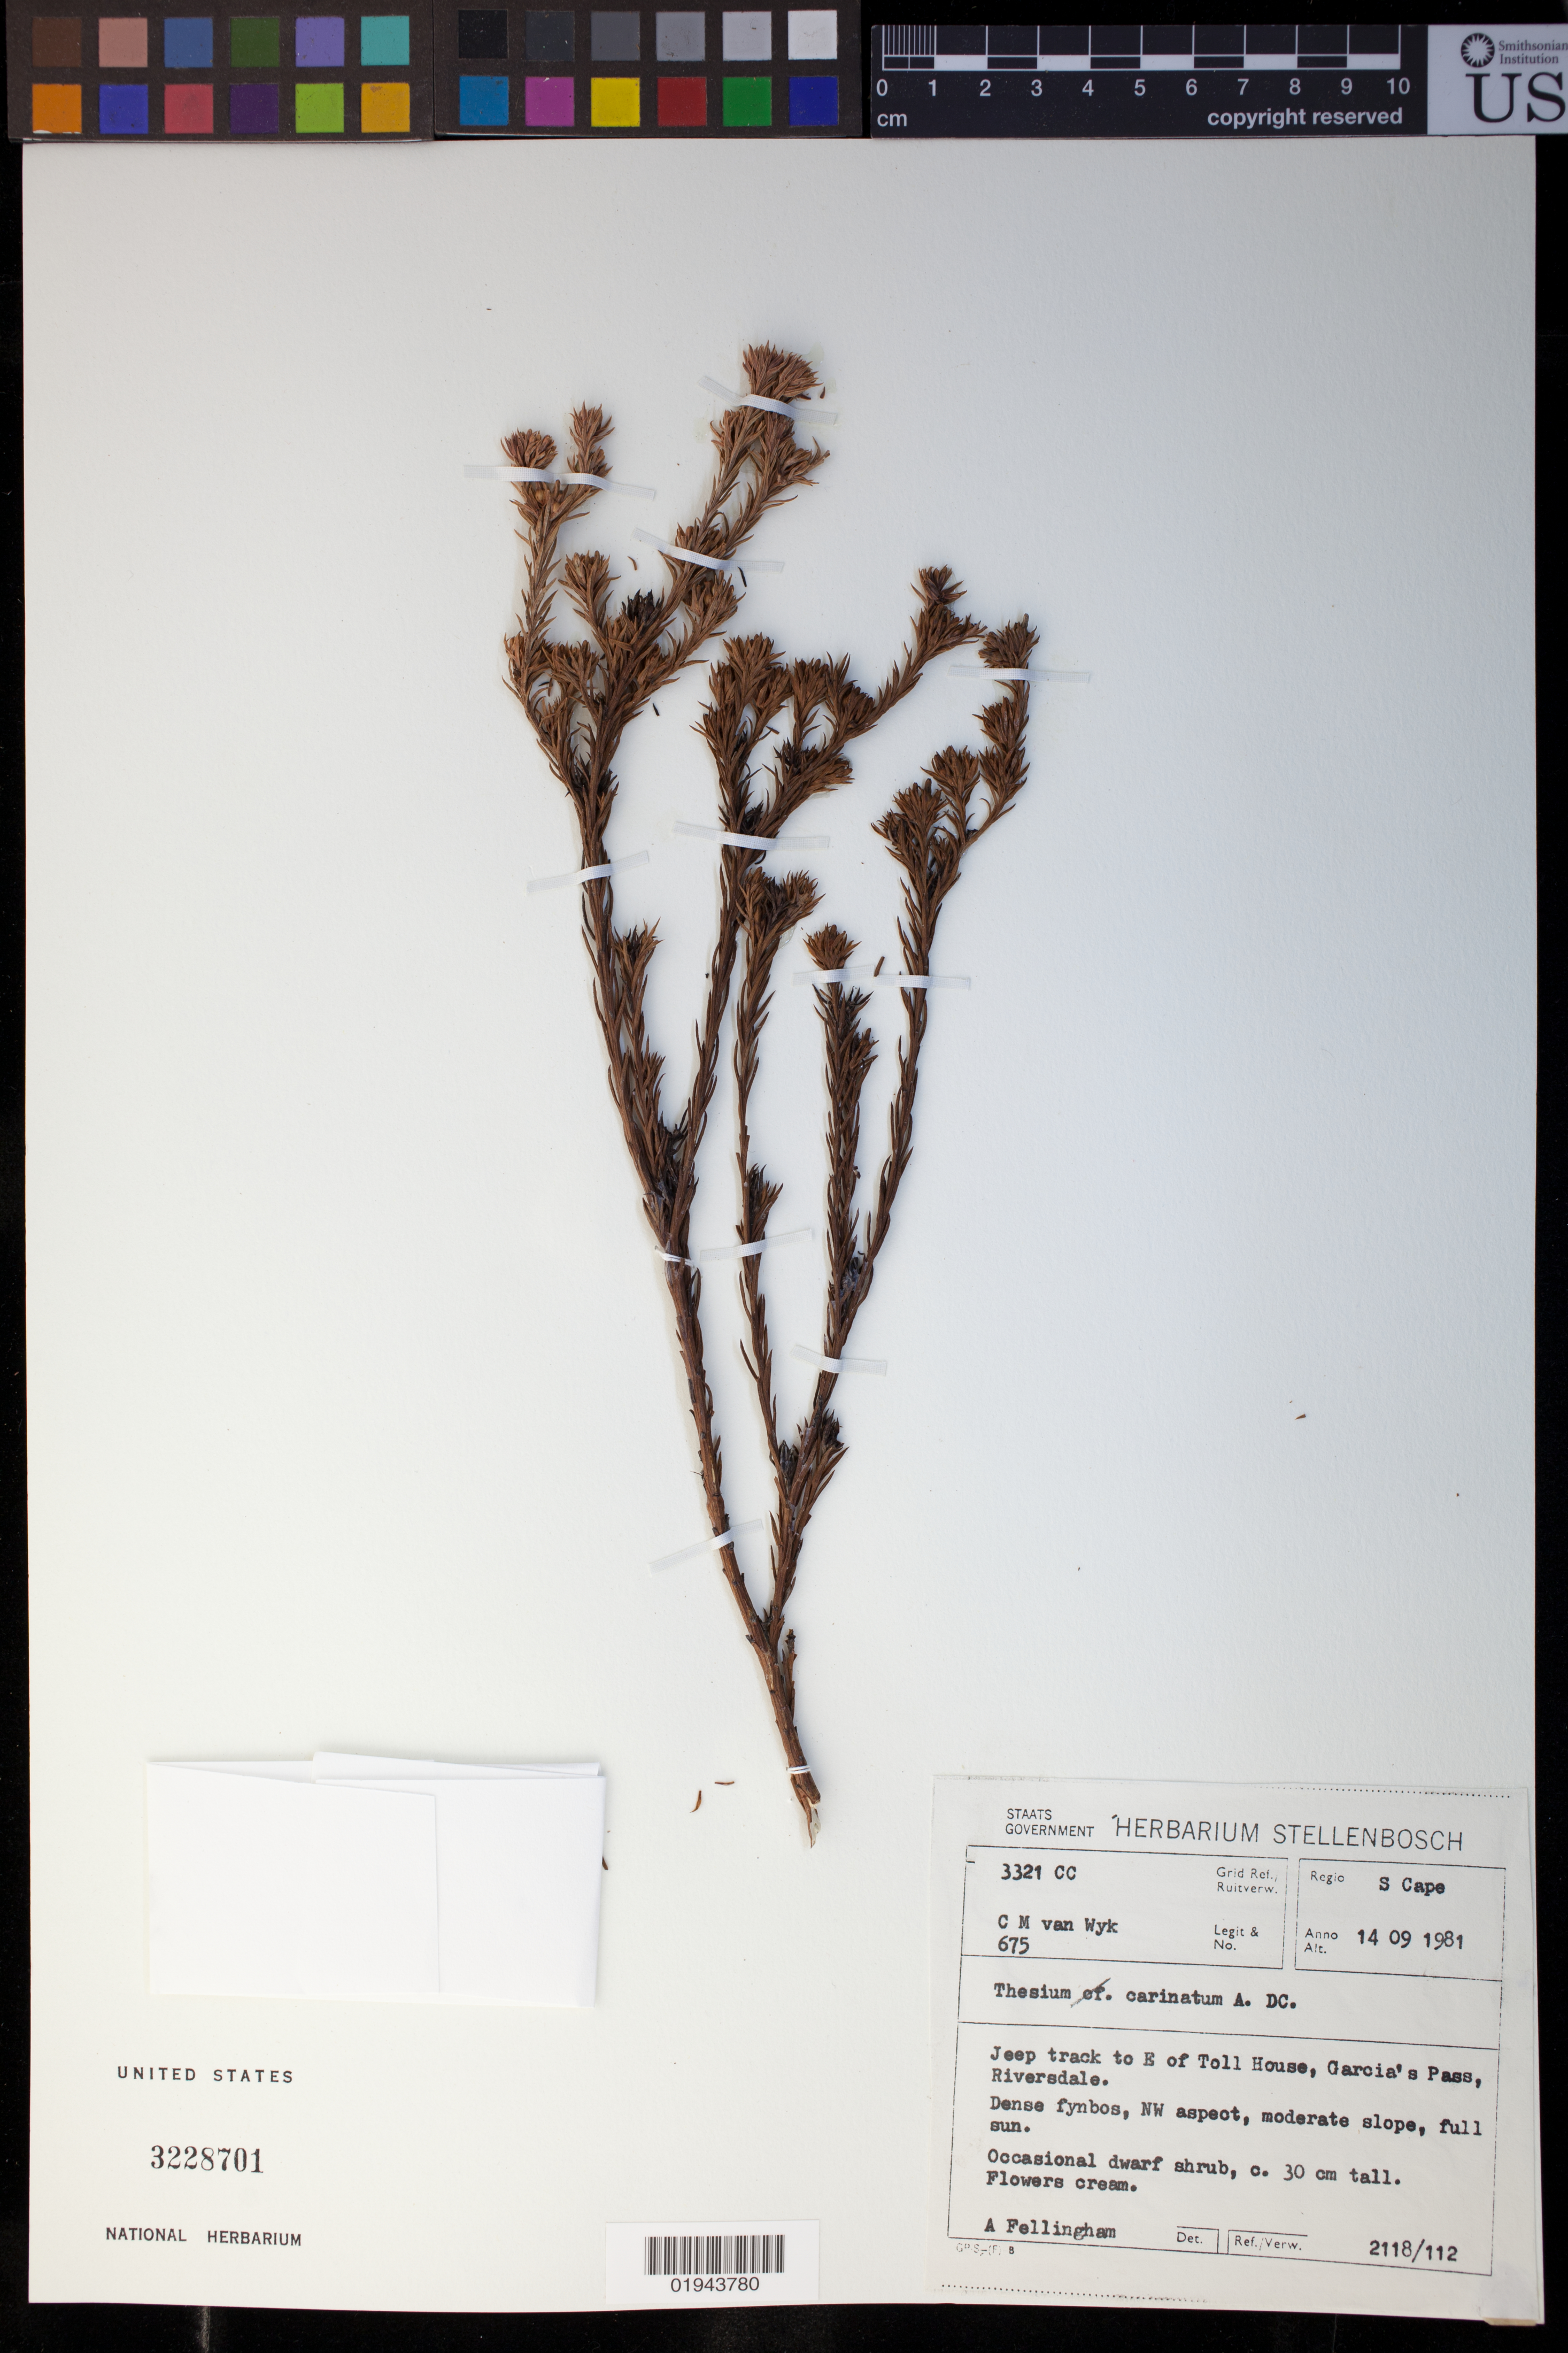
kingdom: Plantae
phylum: Tracheophyta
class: Magnoliopsida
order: Santalales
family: Thesiaceae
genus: Thesium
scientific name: Thesium carinatum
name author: A. DC.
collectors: C. Van Wyk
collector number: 675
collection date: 1981-09-14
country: South Africa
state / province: Western Cape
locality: Jeep track to E of Toll House, Garcia's Pass, Riversdale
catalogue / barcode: US 3228701